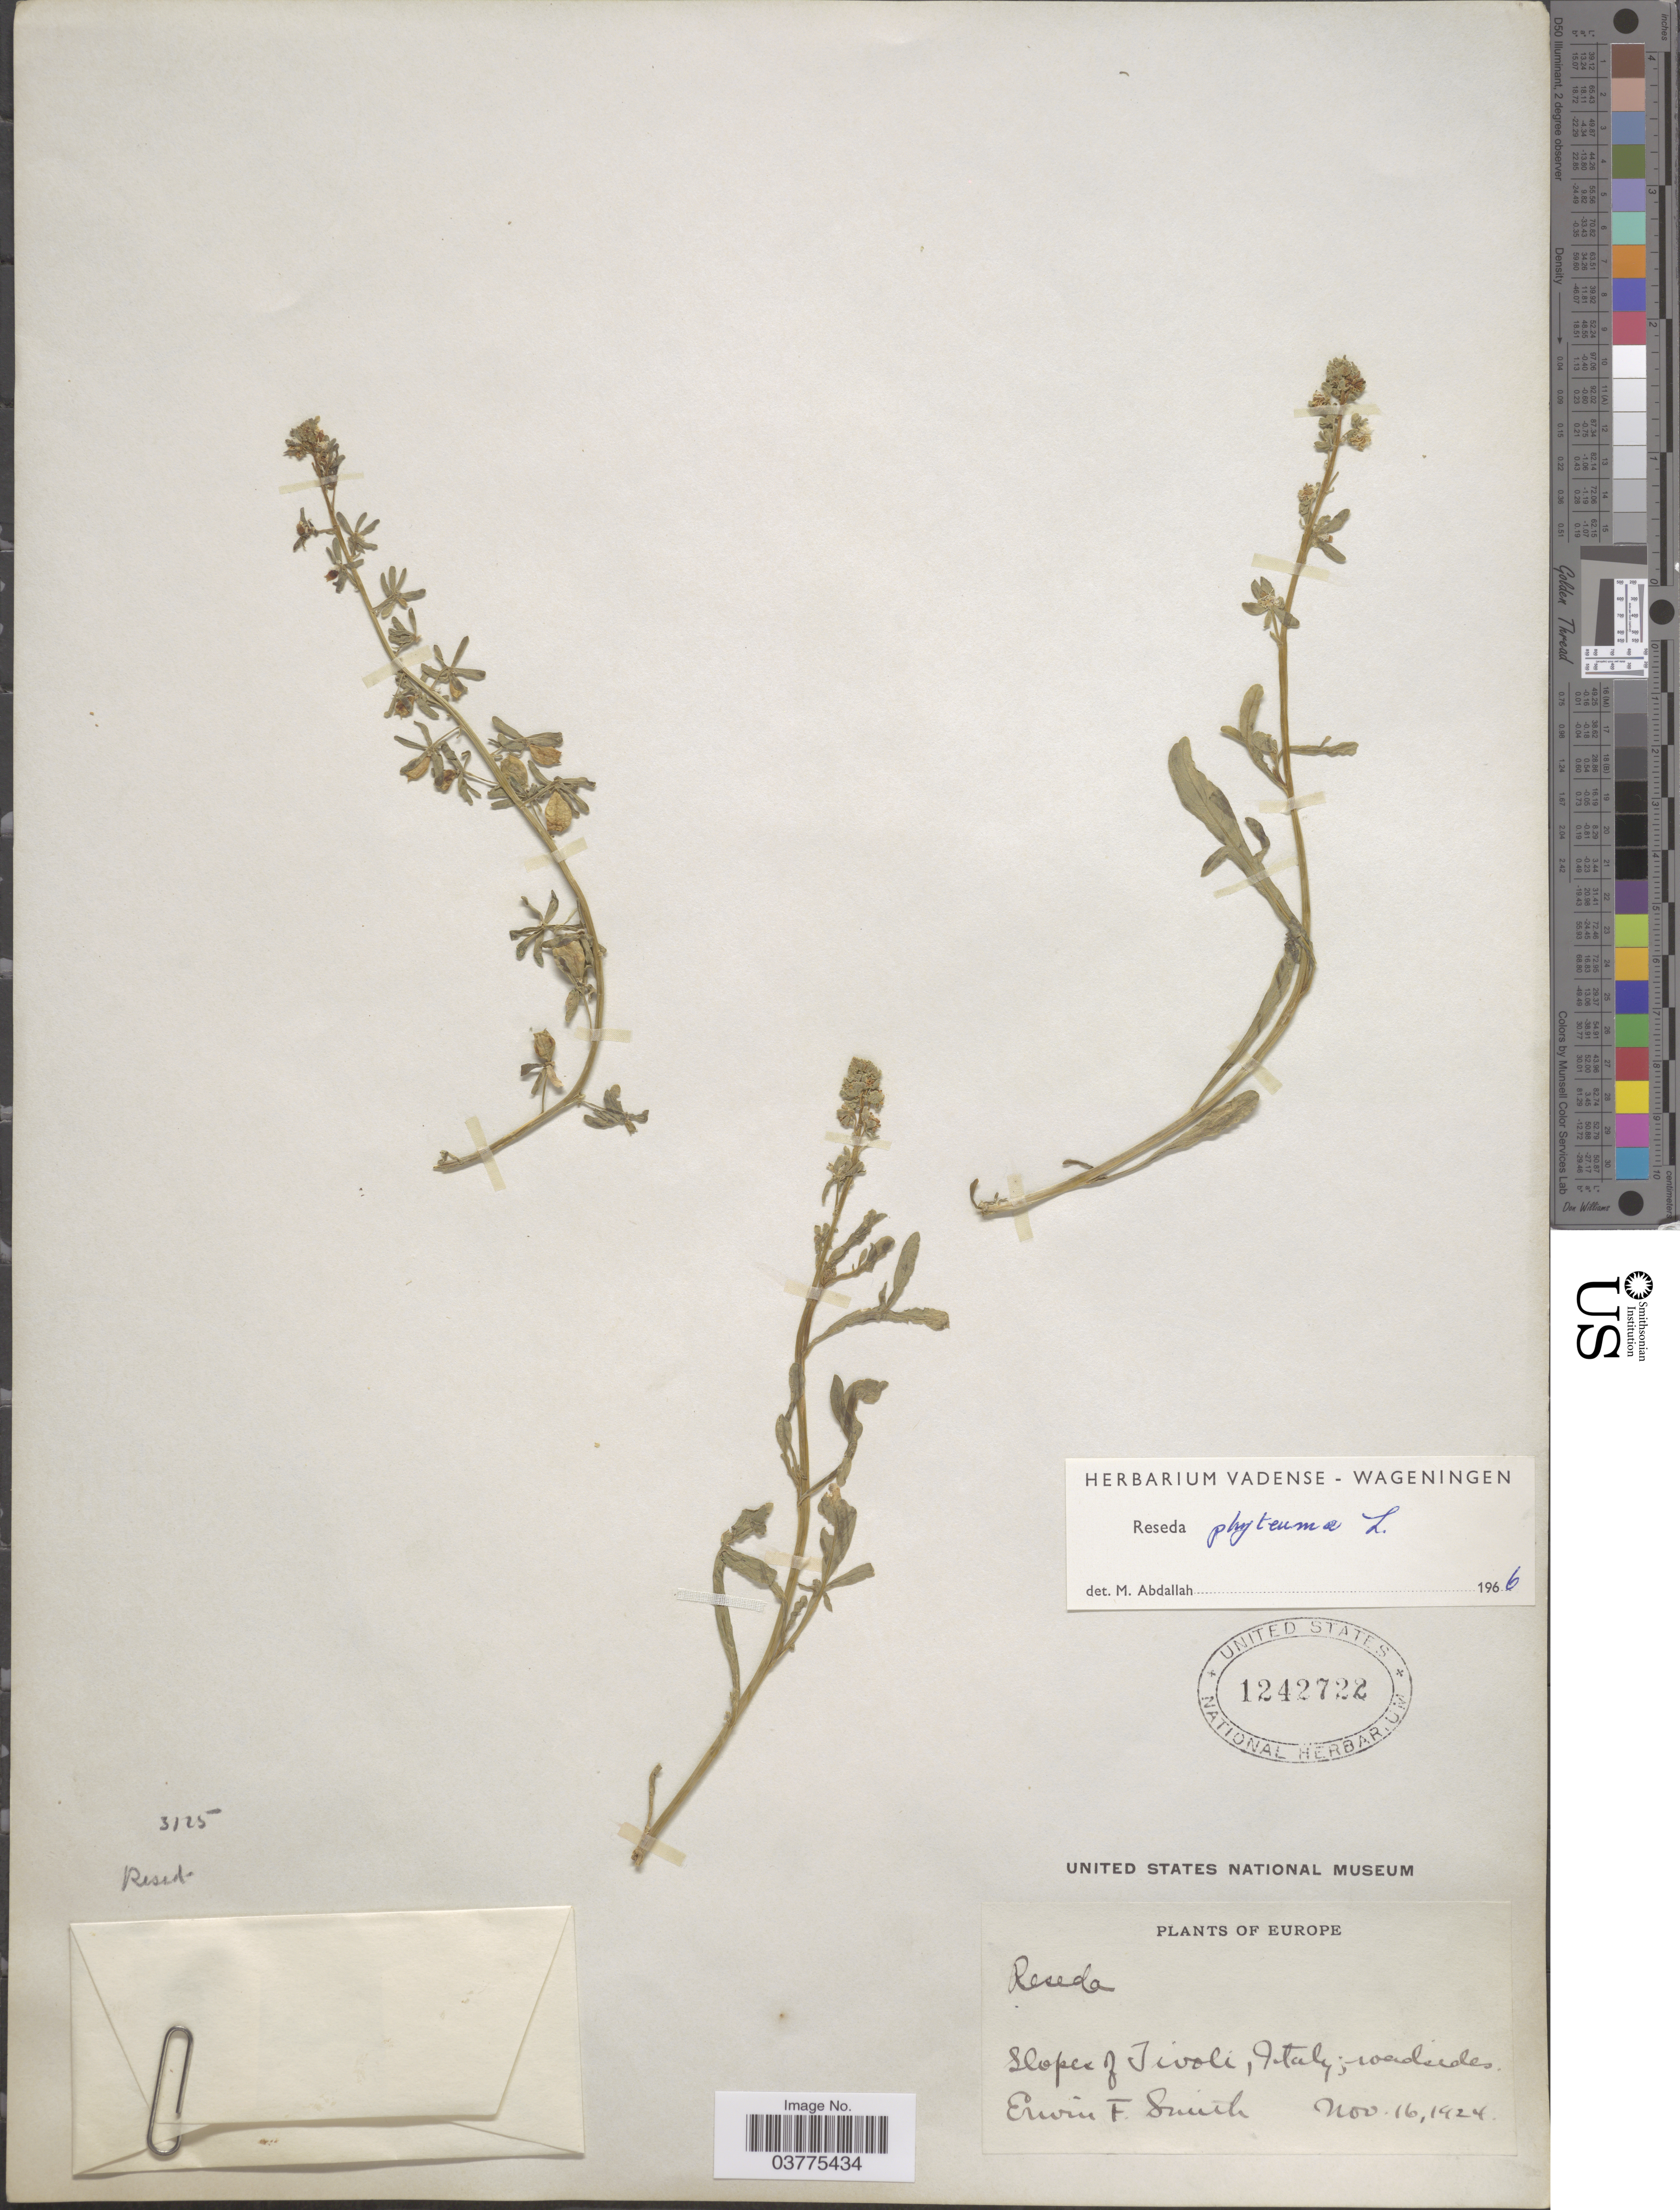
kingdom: Plantae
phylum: Tracheophyta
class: Magnoliopsida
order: Brassicales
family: Resedaceae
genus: Reseda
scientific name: Reseda phyteuma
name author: L.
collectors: E. F. Smith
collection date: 1924-11-16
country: Italy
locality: Slopes of Tivoli.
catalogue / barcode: US 1242722